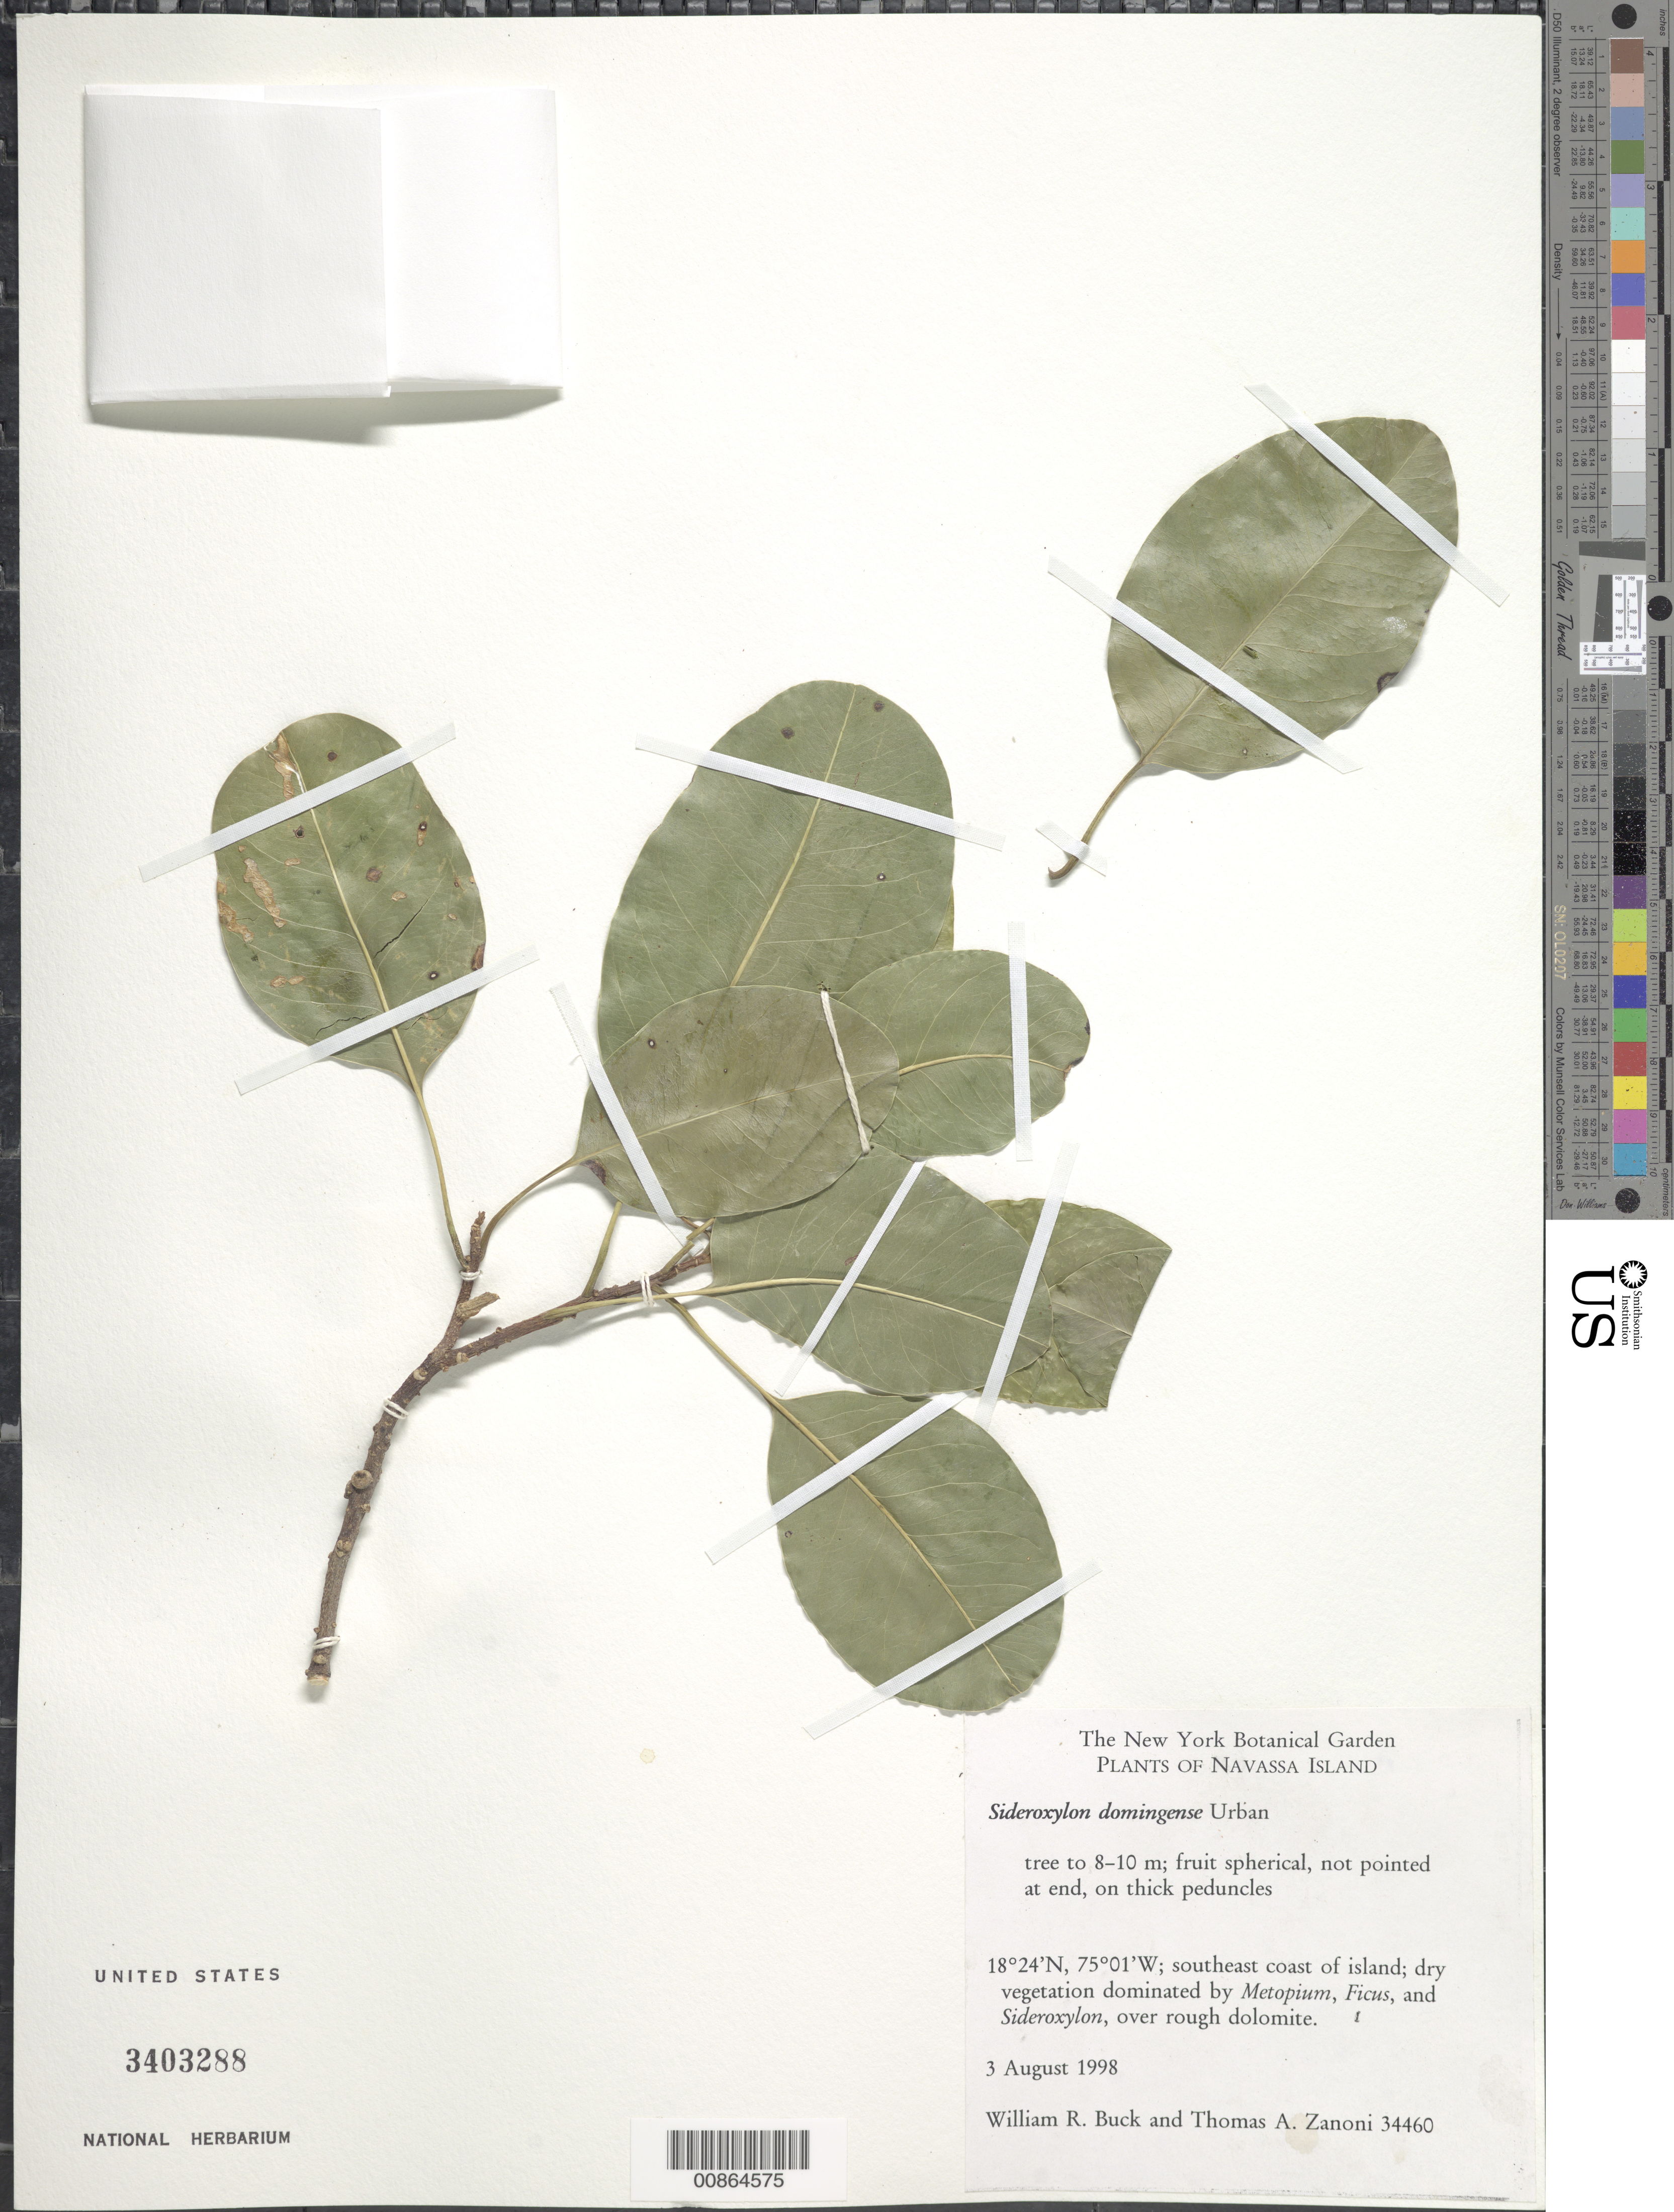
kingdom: Plantae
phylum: Tracheophyta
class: Magnoliopsida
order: Ericales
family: Sapotaceae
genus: Sideroxylon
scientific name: Sideroxylon foetidissimum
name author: Jacq.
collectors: W. R. Buck & T. A. Zanoni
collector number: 34460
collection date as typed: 03 Aug 1998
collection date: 1998-08-03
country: Navassa Island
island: Hispaniola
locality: Southeast coast of island.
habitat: Dry vegetation dominated by Metopium, Ficus, and Sideroxylon, over rough dolomite.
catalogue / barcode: US 3403288